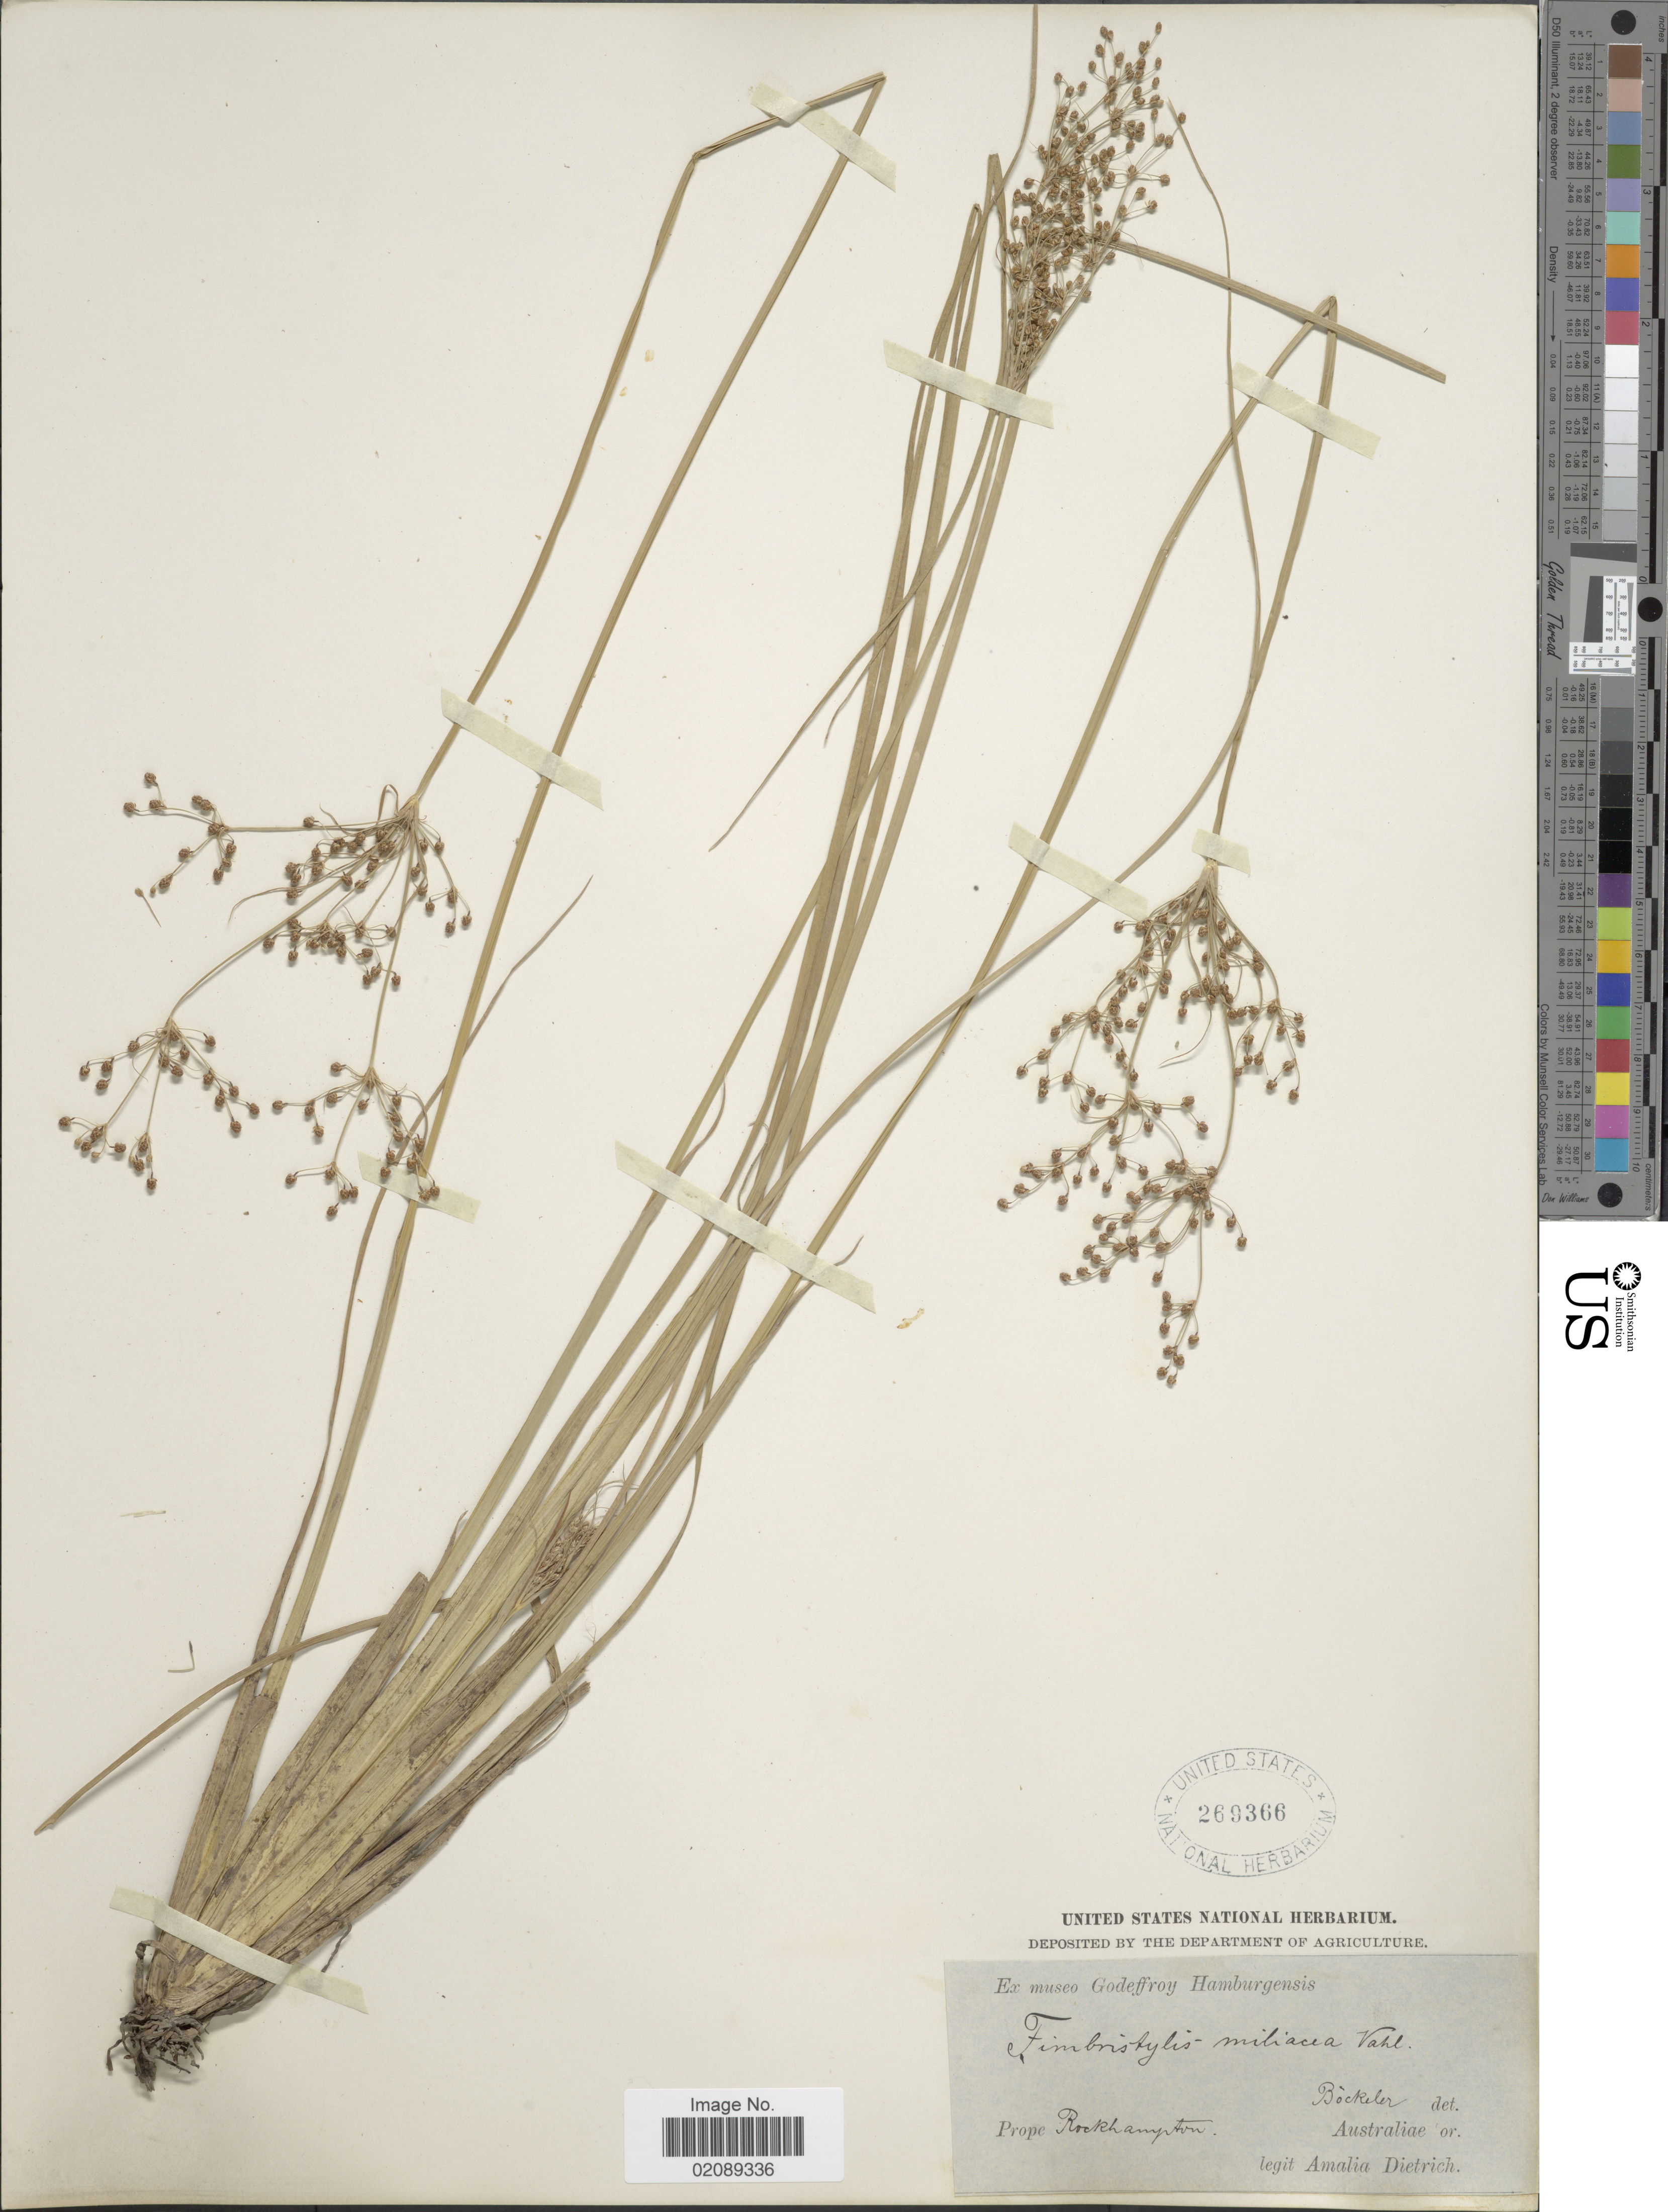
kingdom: Plantae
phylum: Tracheophyta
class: Liliopsida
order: Poales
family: Cyperaceae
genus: Fimbristylis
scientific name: Fimbristylis littoralis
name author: Gaudich.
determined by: Strong, M. T., (US), Smithsonian Institution - National Museum of Natural History (UNITED STATES)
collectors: A. Dietrich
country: Australia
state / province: Queensland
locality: Rockhampton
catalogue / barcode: US 269366